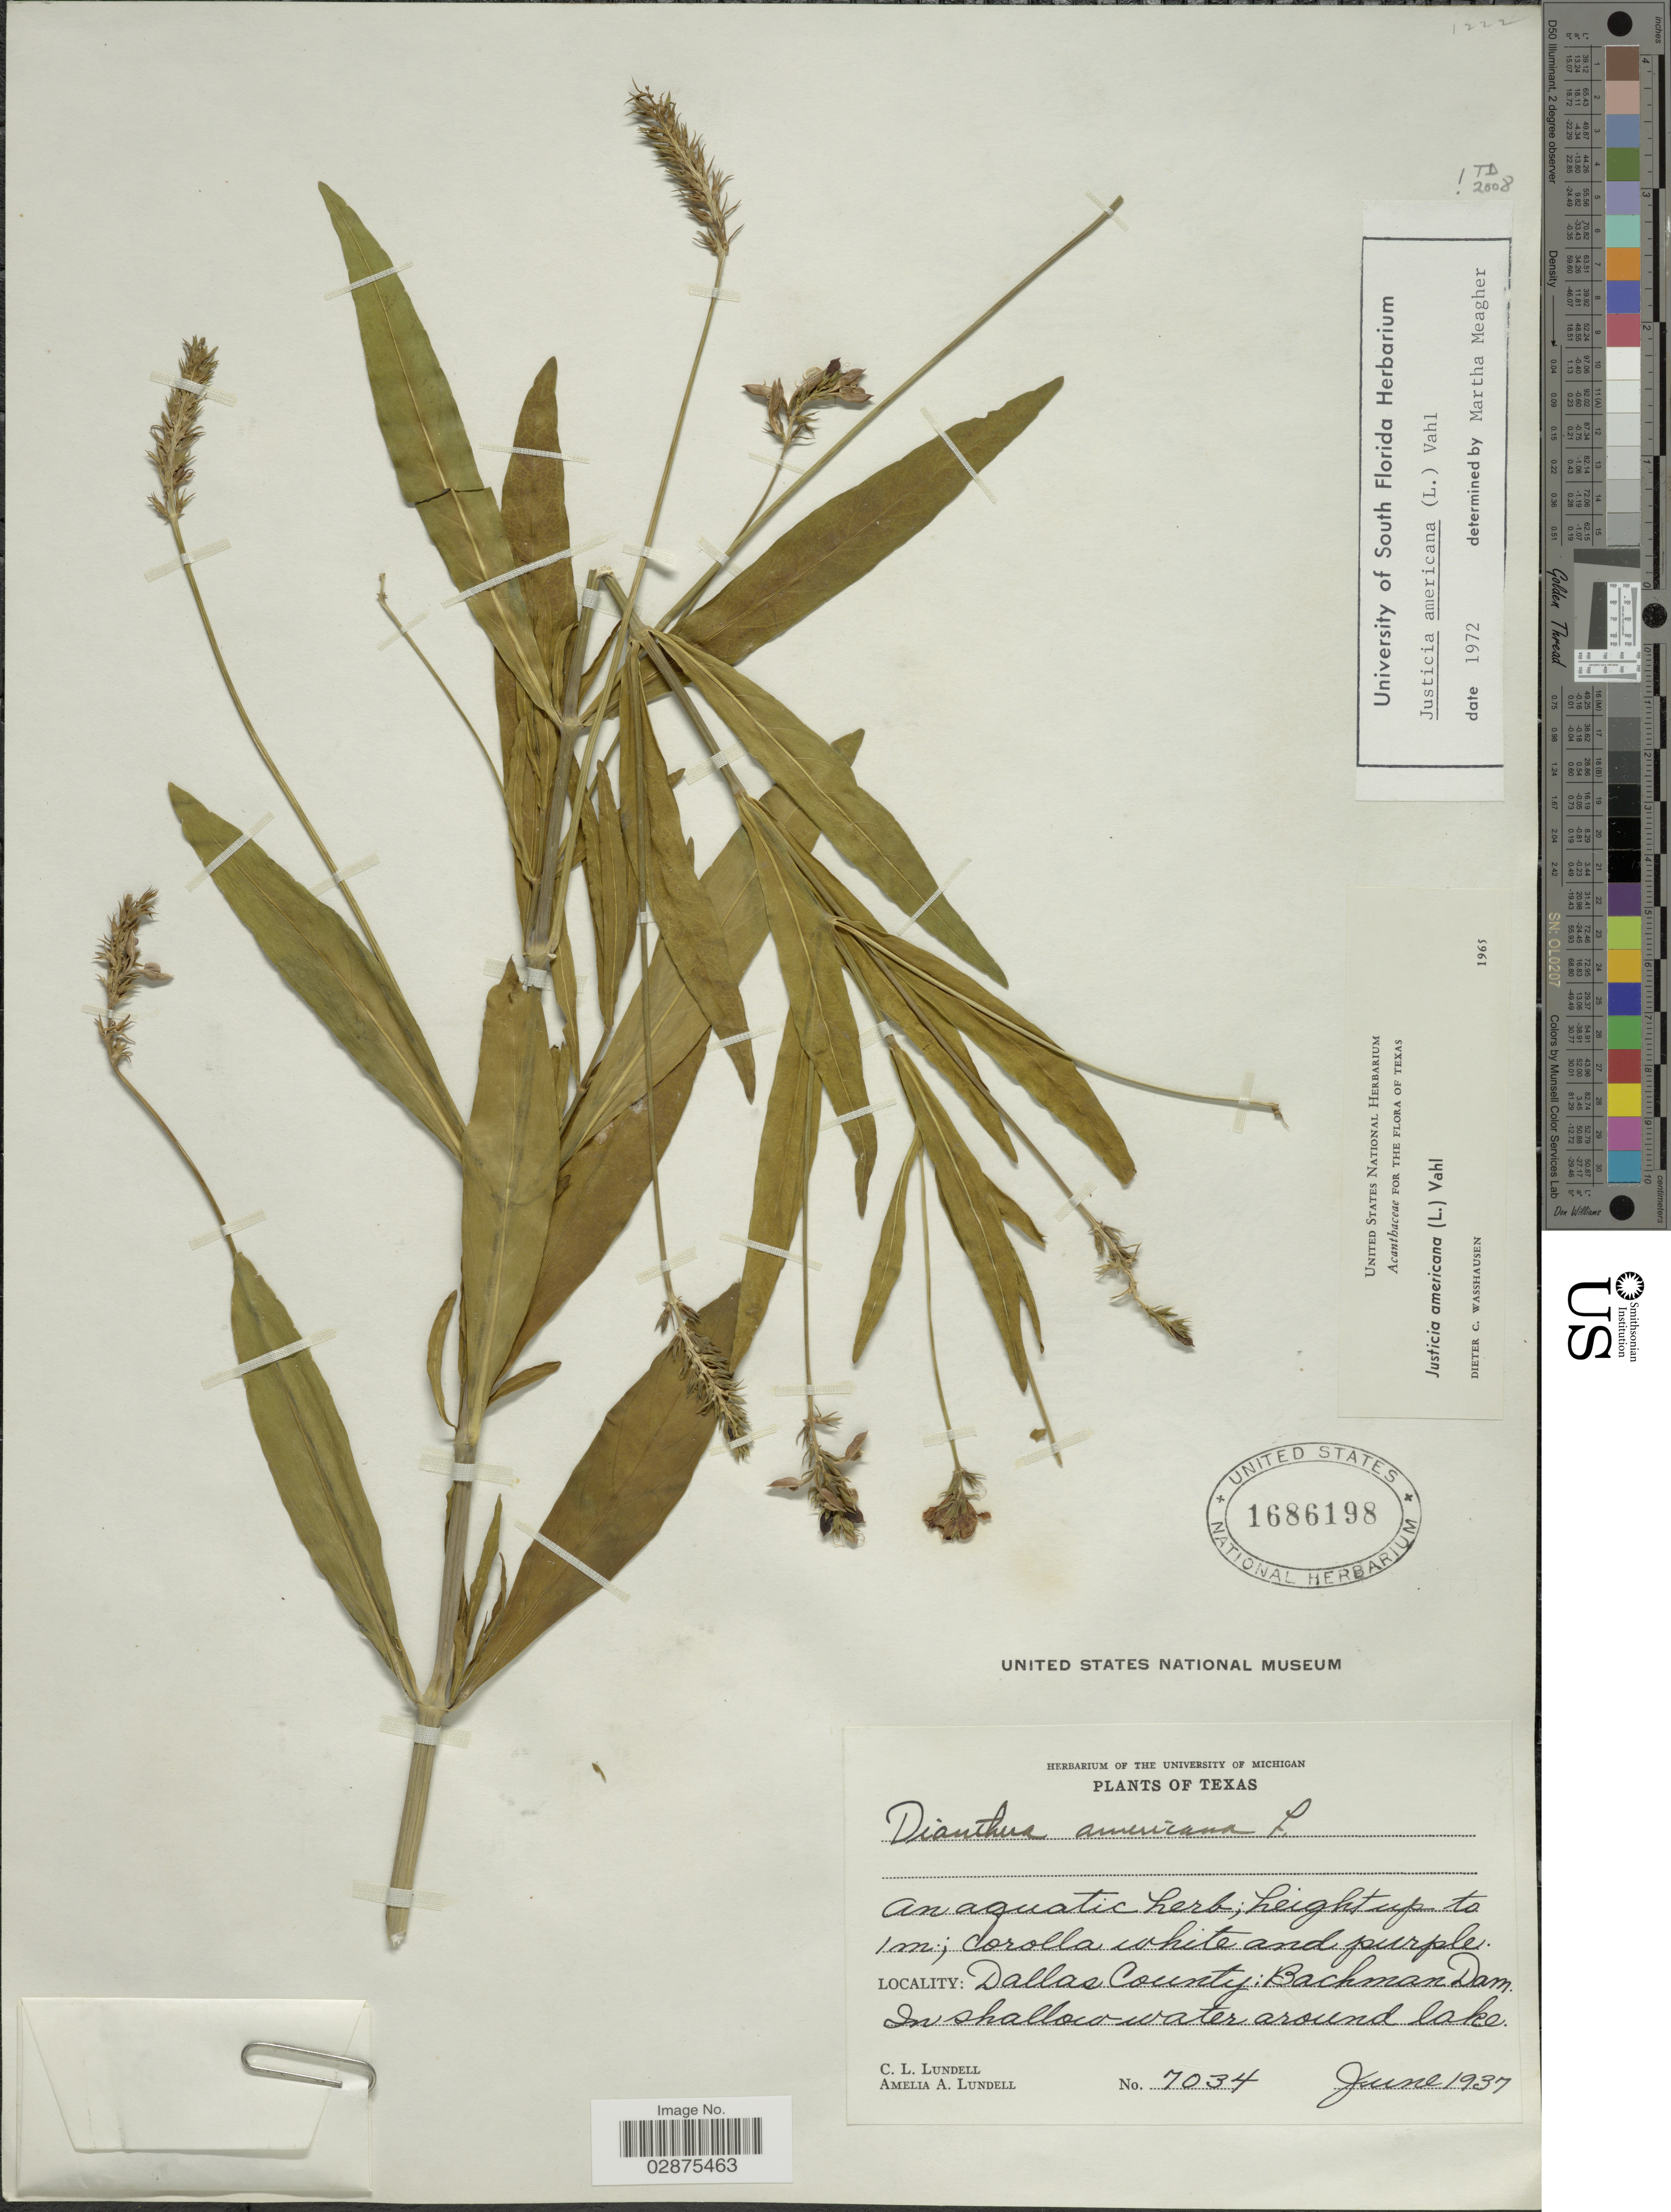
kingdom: Plantae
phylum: Tracheophyta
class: Magnoliopsida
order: Lamiales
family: Acanthaceae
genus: Justicia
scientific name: Justicia americana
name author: (L.) Vahl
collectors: C. L. Lundell & A. A. Lundell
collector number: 7034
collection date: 1937-06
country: United States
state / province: Texas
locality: Dallas County: Bachman Dam. In shallow water around lake.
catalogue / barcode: US 1686198